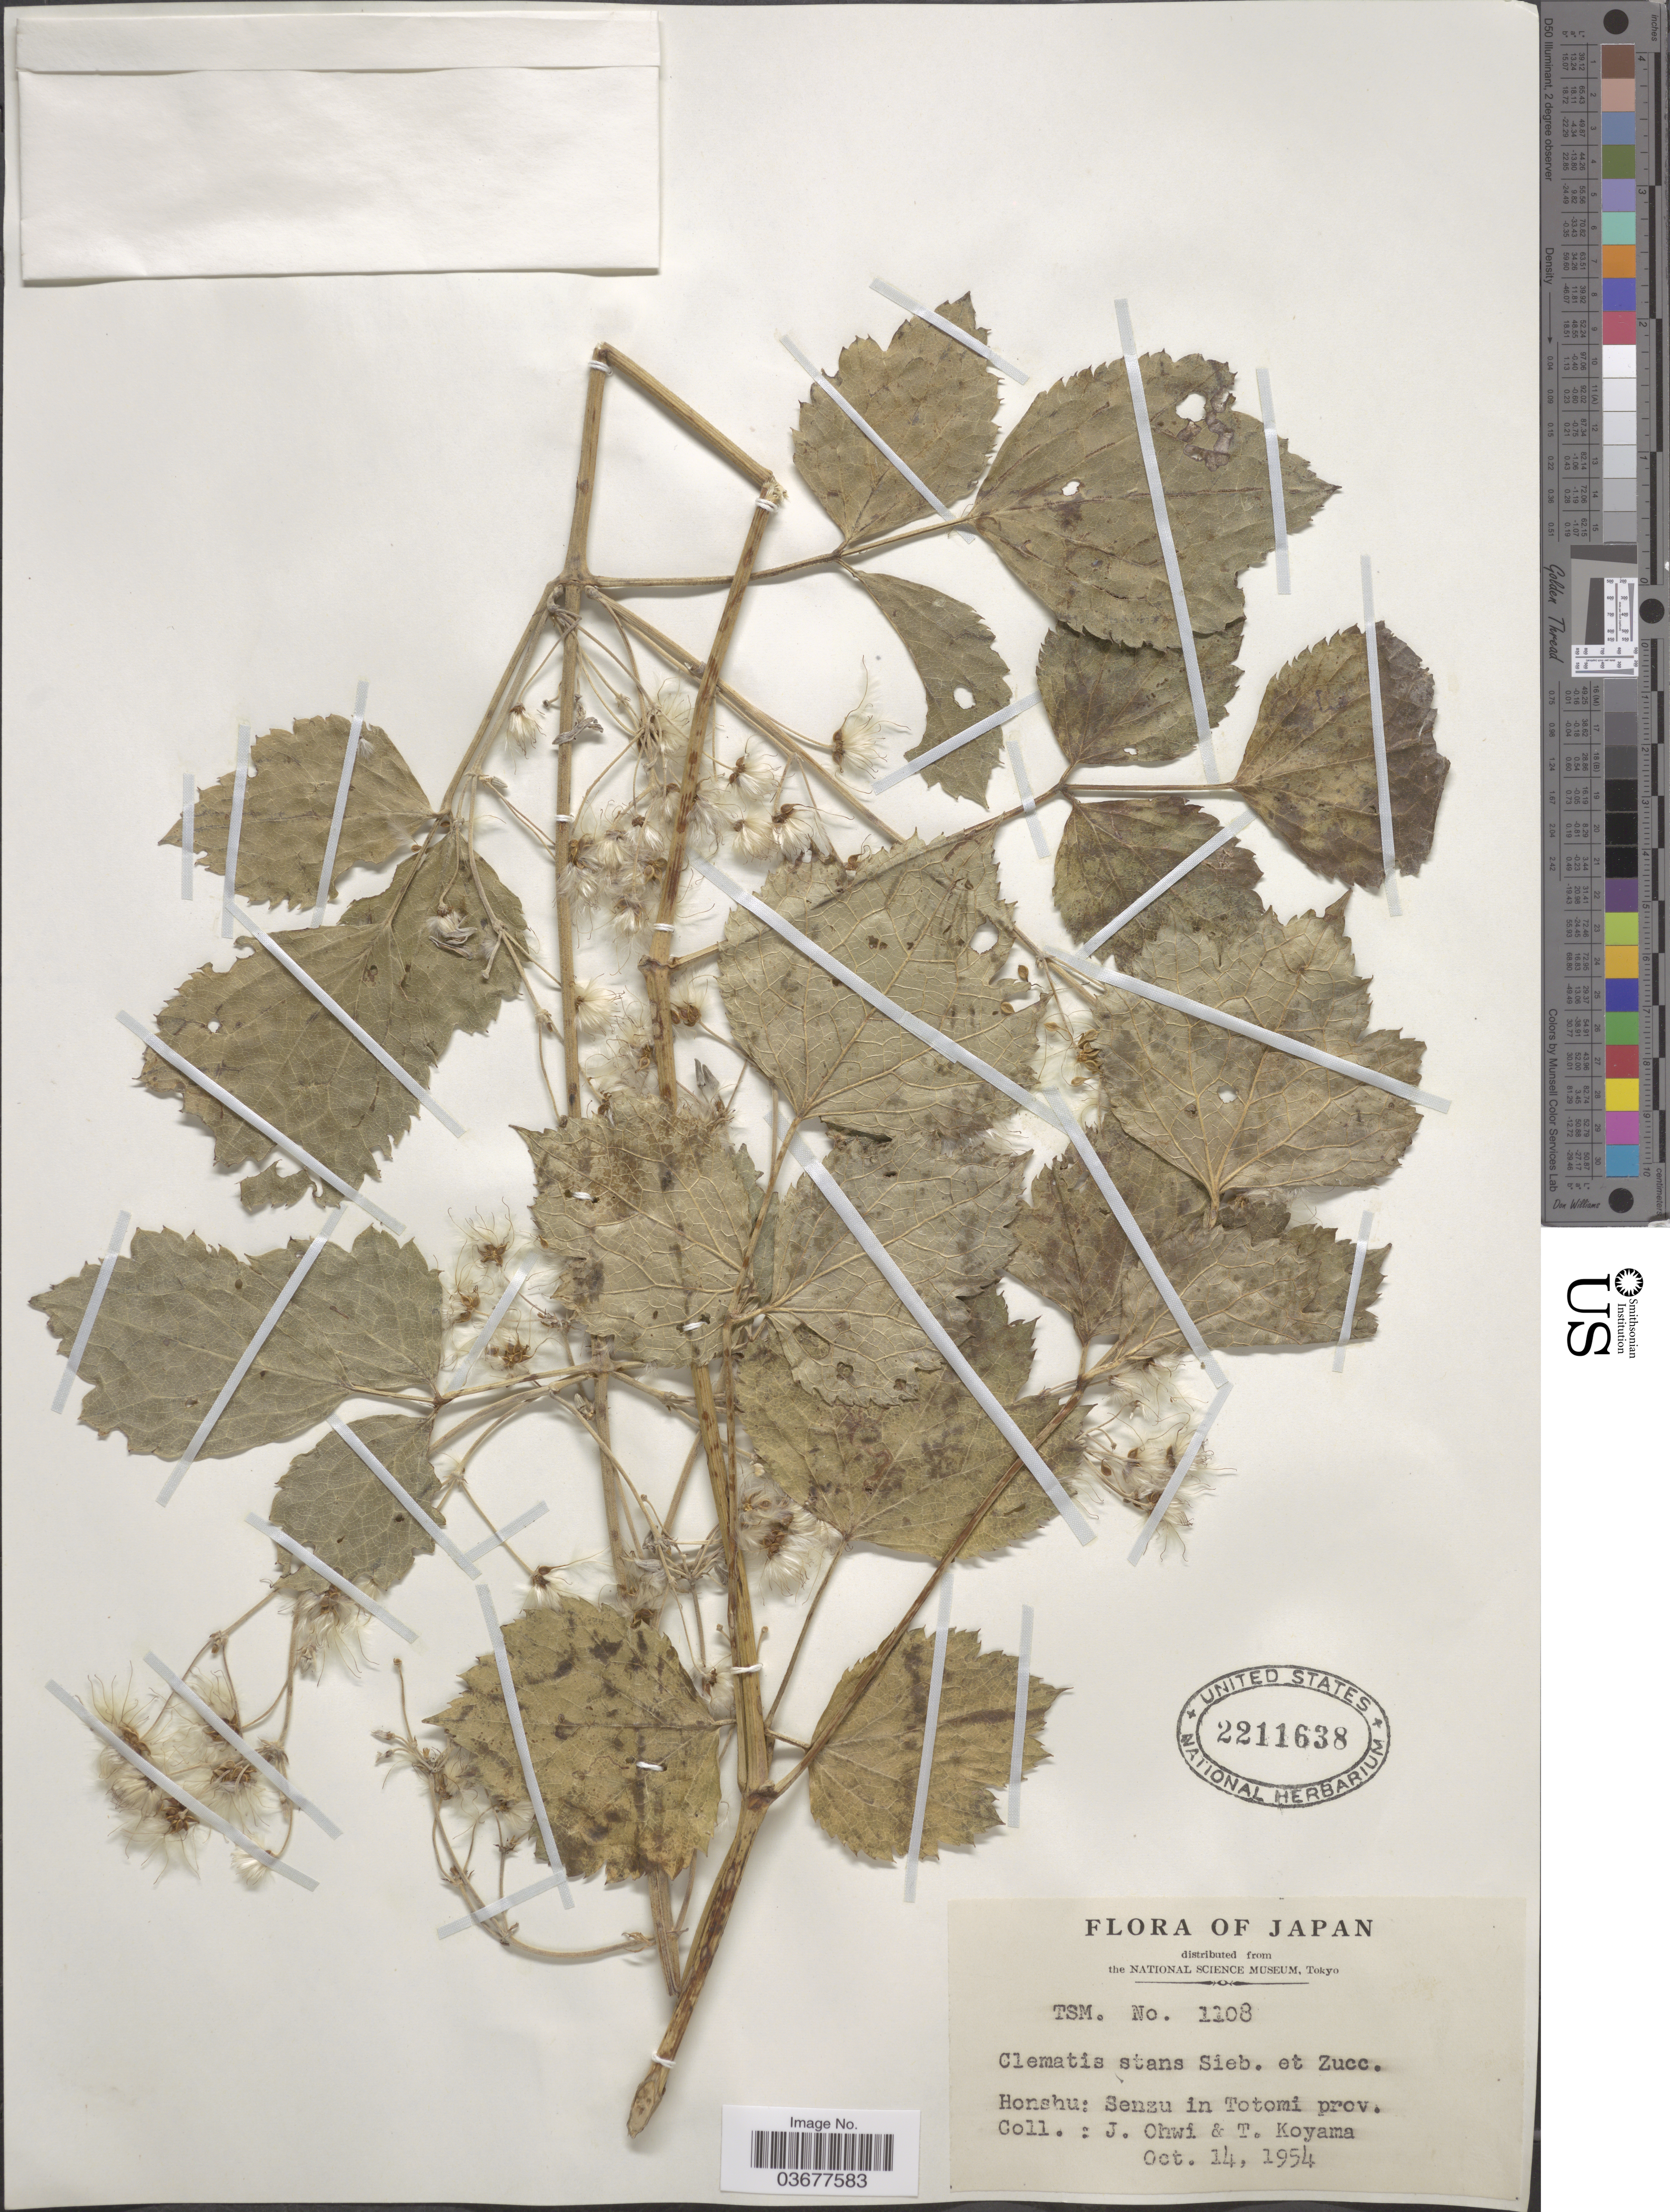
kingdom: Plantae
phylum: Tracheophyta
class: Magnoliopsida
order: Ranunculales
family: Ranunculaceae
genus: Clematis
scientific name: Clematis stans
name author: Siebold & Zucc.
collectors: J. Ohwi & T. Koyama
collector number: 1108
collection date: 1954-10-14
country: Japan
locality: Honshu: Senzu in Totomi prov.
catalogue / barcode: US 2211638